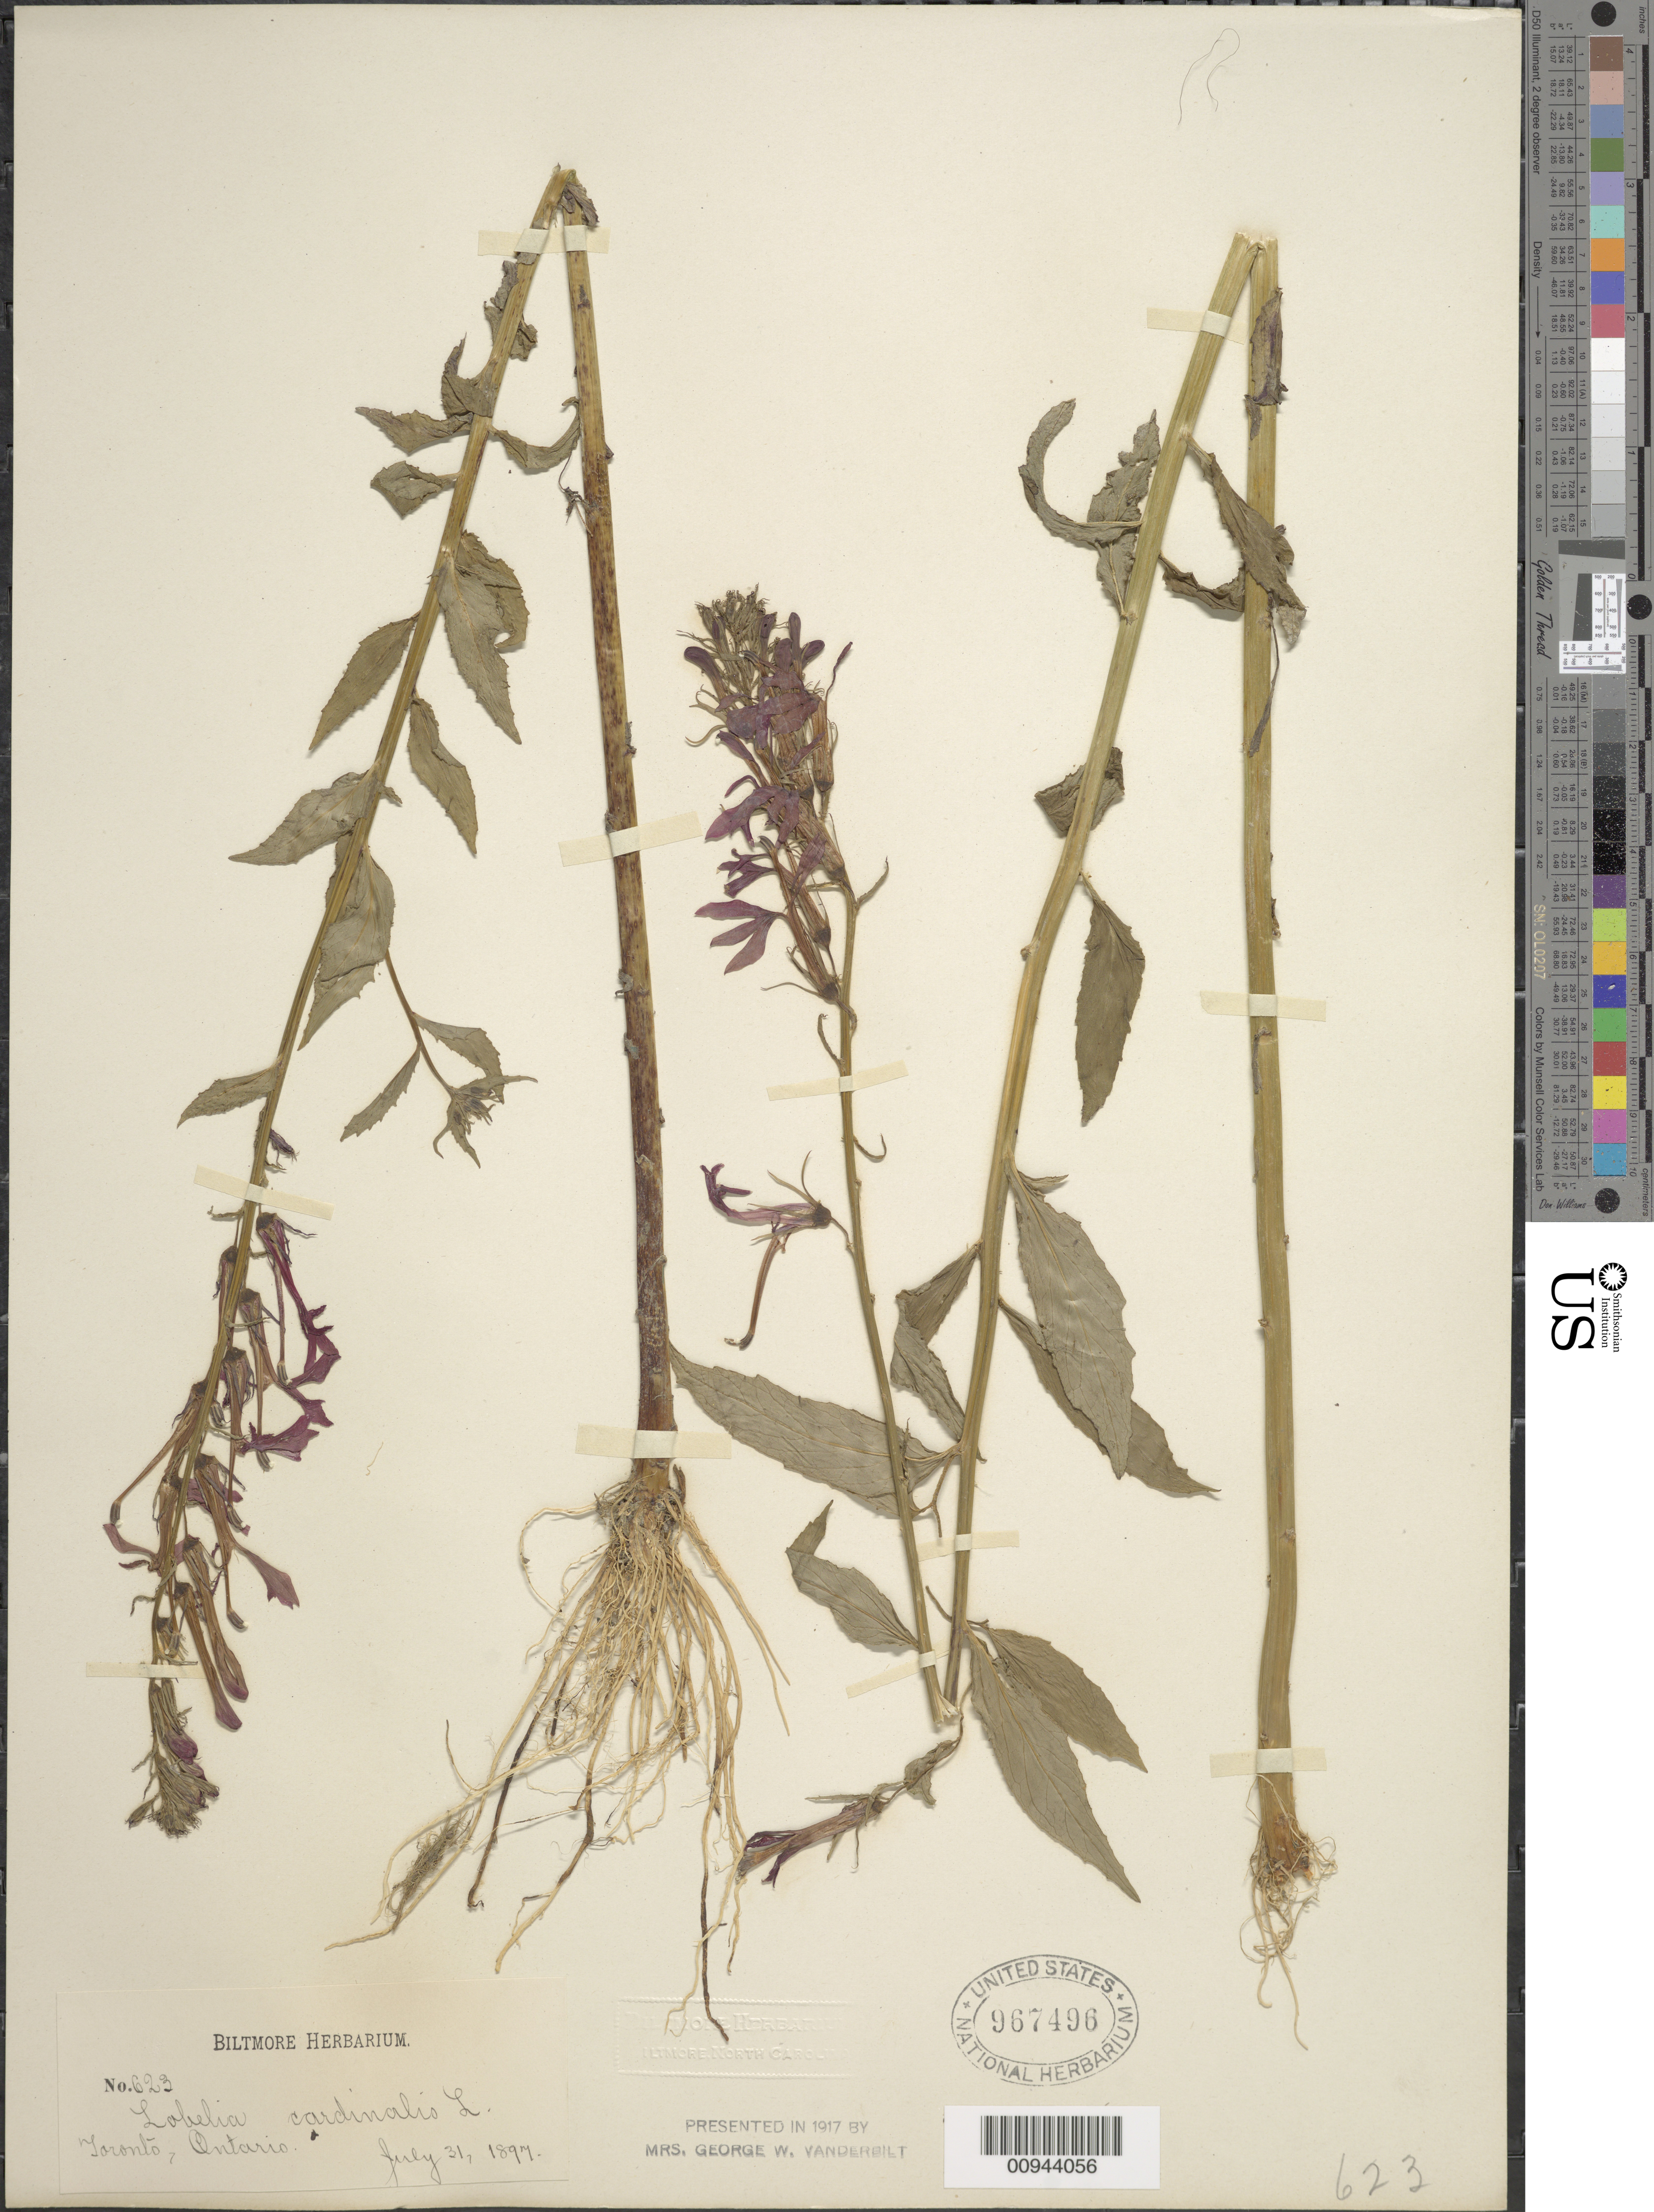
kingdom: Plantae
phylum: Tracheophyta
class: Magnoliopsida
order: Asterales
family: Campanulaceae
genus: Lobelia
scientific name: Lobelia cardinalis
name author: L.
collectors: ex herb. Biltmore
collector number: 623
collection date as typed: July 31, 1897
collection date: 1897-07-31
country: Canada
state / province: Ontario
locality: Toronto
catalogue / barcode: US 967496